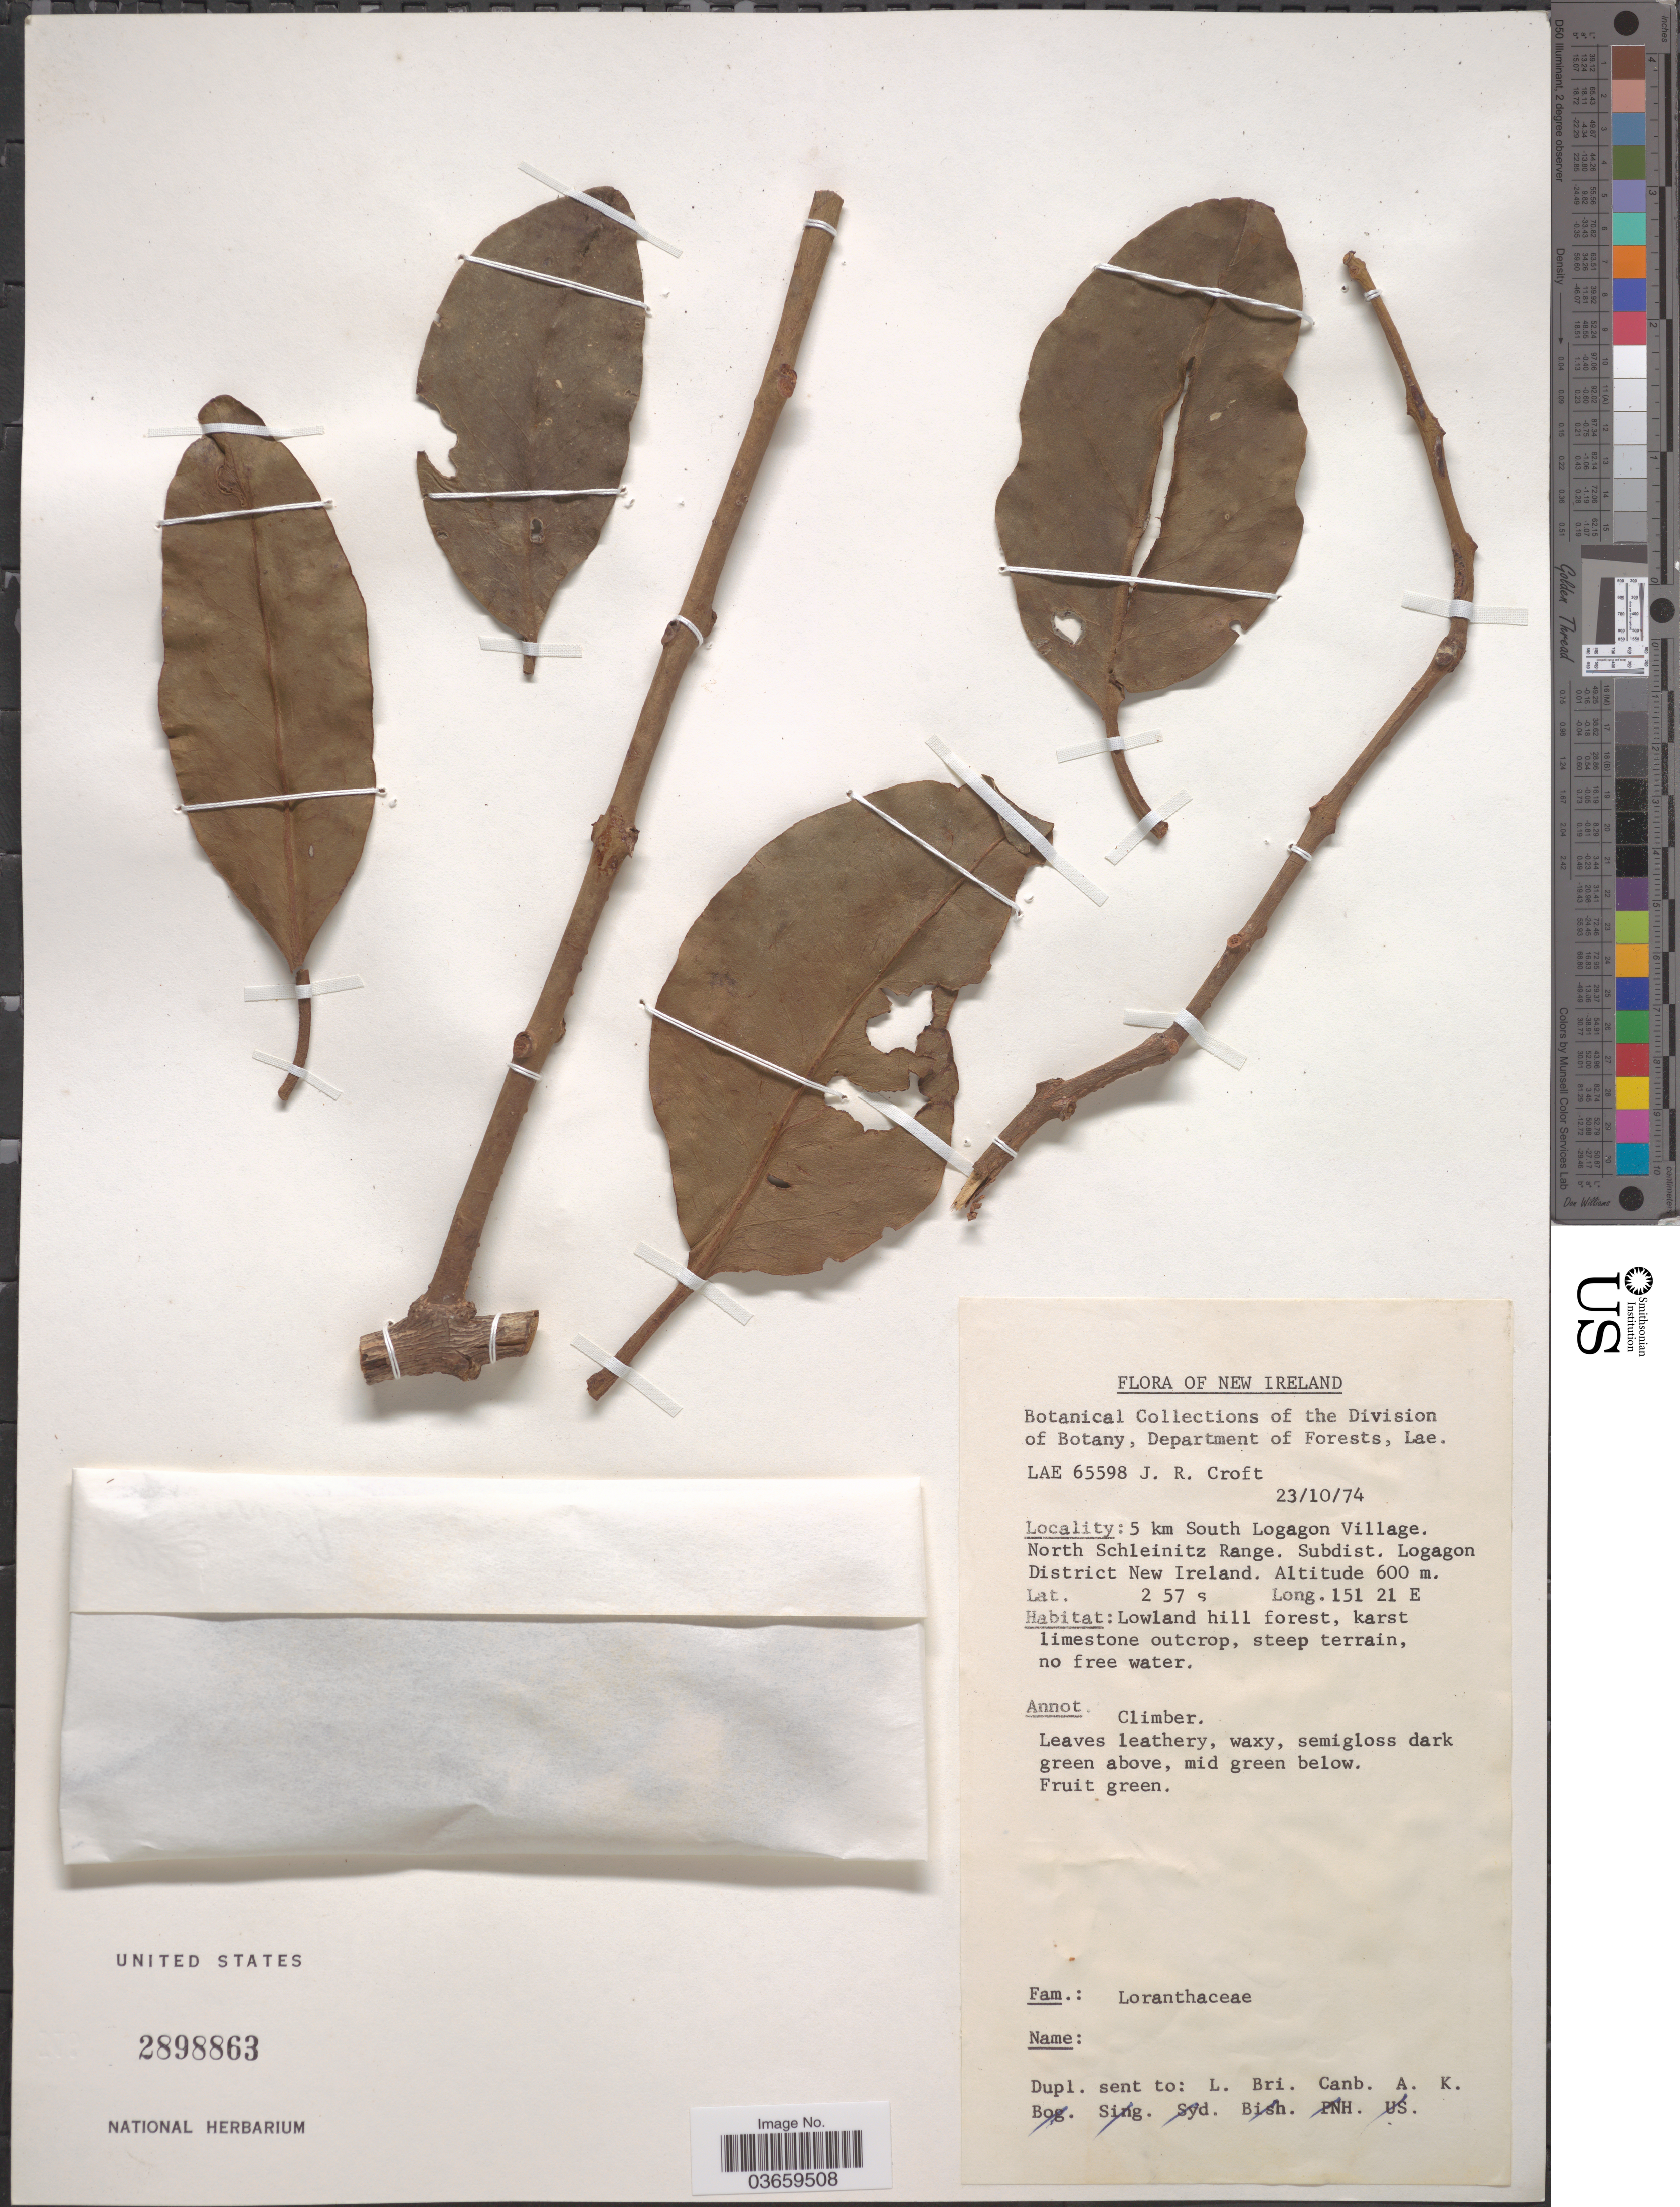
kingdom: Plantae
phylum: Tracheophyta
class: Magnoliopsida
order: Santalales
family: Loranthaceae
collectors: J. R. Croft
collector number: LAE 65598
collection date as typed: Transcribed d/m/y: 23/10/74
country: Papua New Guinea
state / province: New Ireland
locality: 5 km South Logagon Village. North Schleinitz Range. Subdist. Logagon District New Ireland.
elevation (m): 600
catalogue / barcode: US 2898863